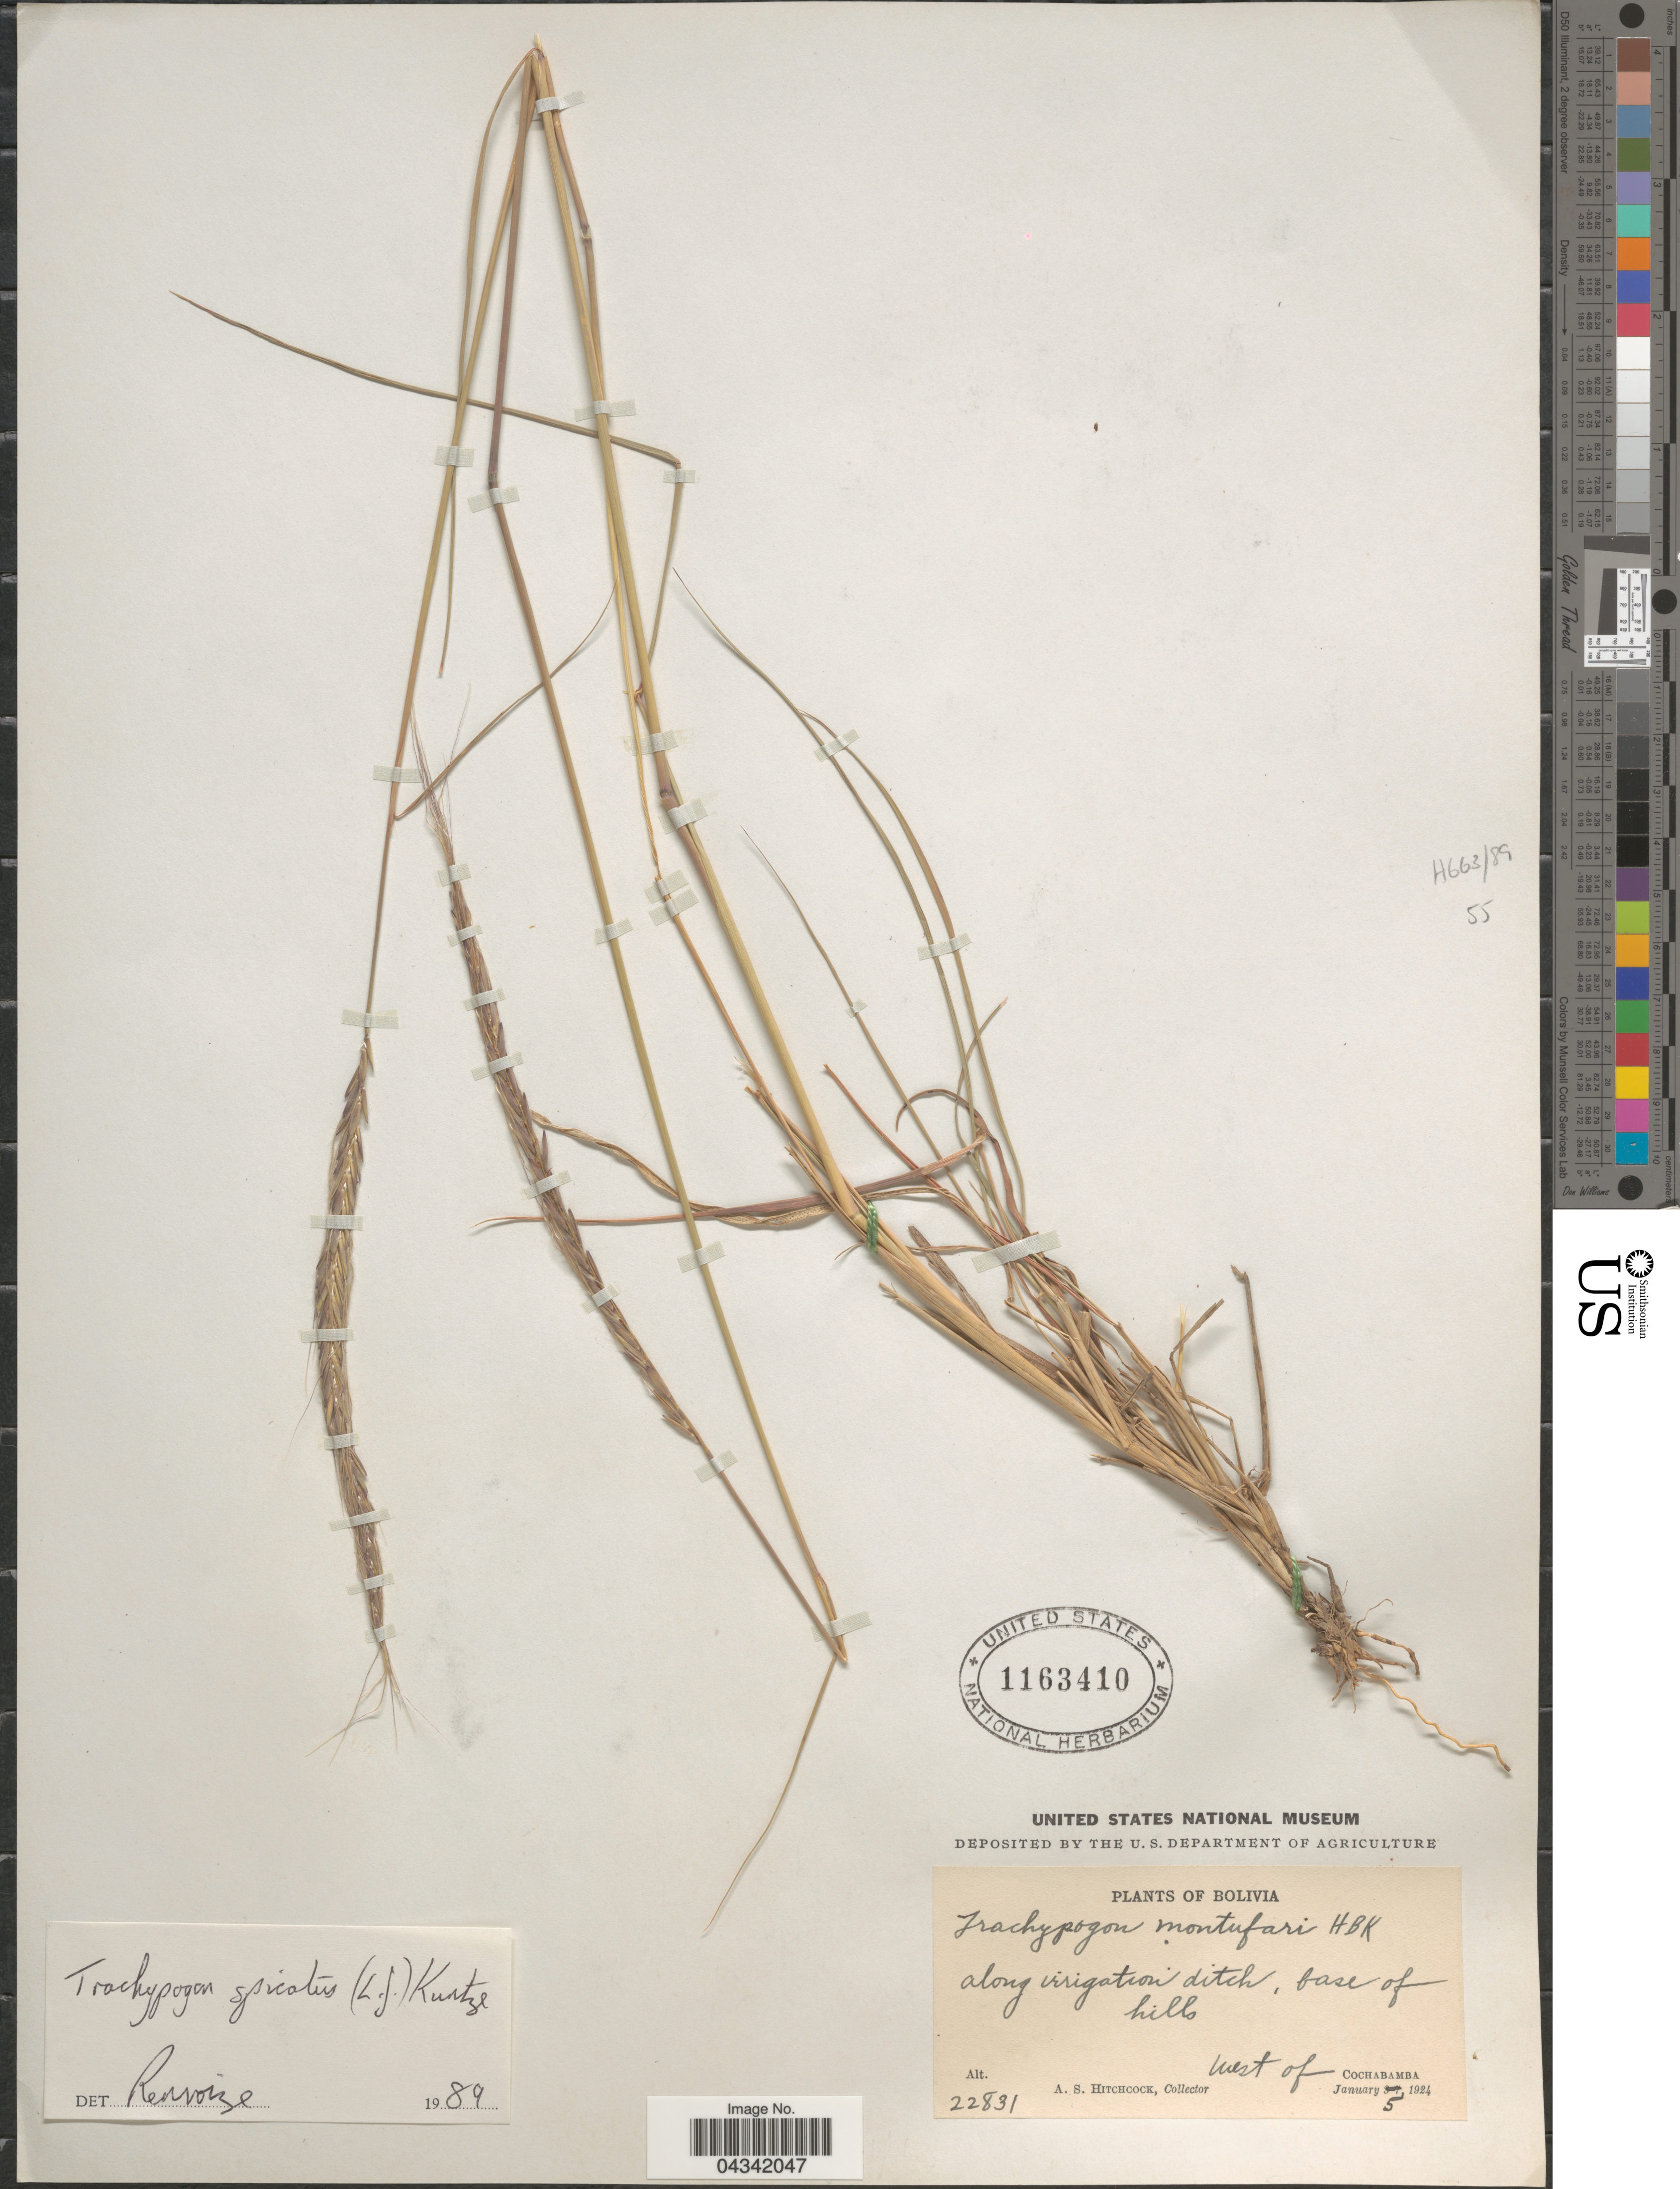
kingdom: Plantae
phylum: Tracheophyta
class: Liliopsida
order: Poales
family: Poaceae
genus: Trachypogon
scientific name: Trachypogon spicatus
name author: (L. f.) Kuntze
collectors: A. S. Hitchcock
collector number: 22831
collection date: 1924-01-05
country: Bolivia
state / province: Cochabamba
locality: Along irrigation ditch, fase of hills. West of Cochabamba.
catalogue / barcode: US 1163410